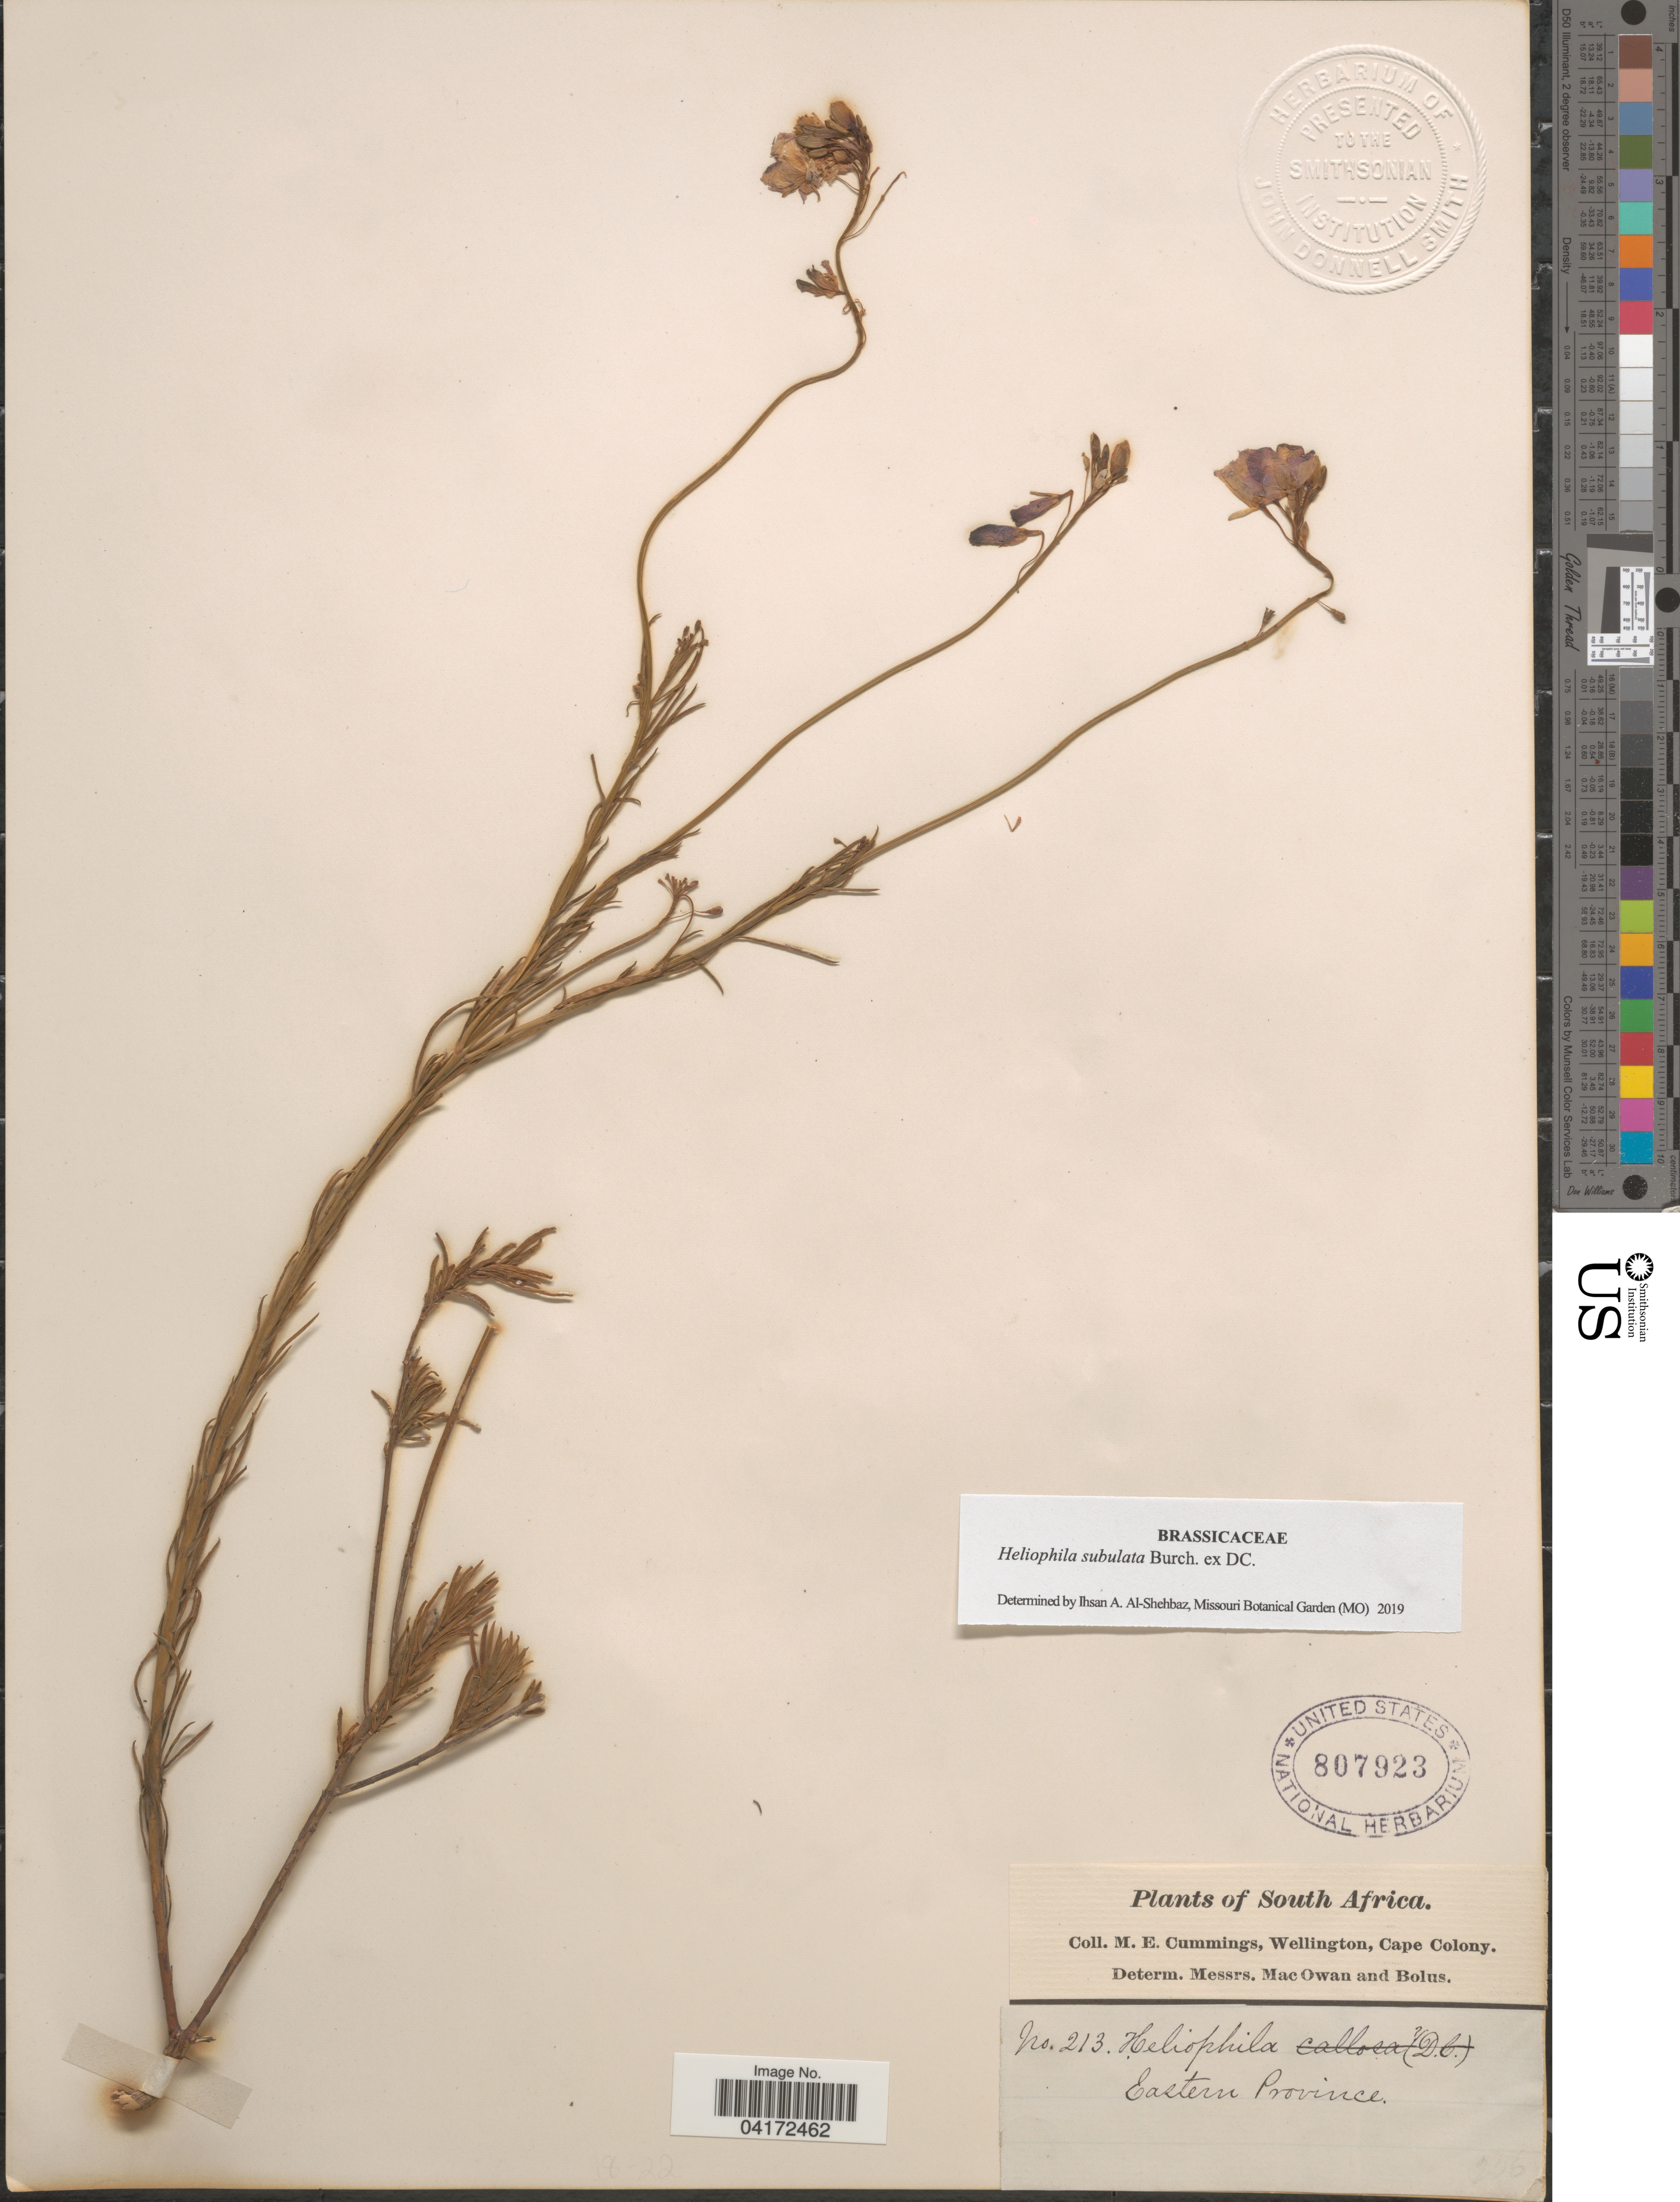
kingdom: Plantae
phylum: Tracheophyta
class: Magnoliopsida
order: Brassicales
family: Brassicaceae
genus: Heliophila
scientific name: Heliophila subulata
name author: Burch. ex DC.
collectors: M. E. Cummings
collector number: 213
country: South Africa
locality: Eastern Province.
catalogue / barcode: US 807923